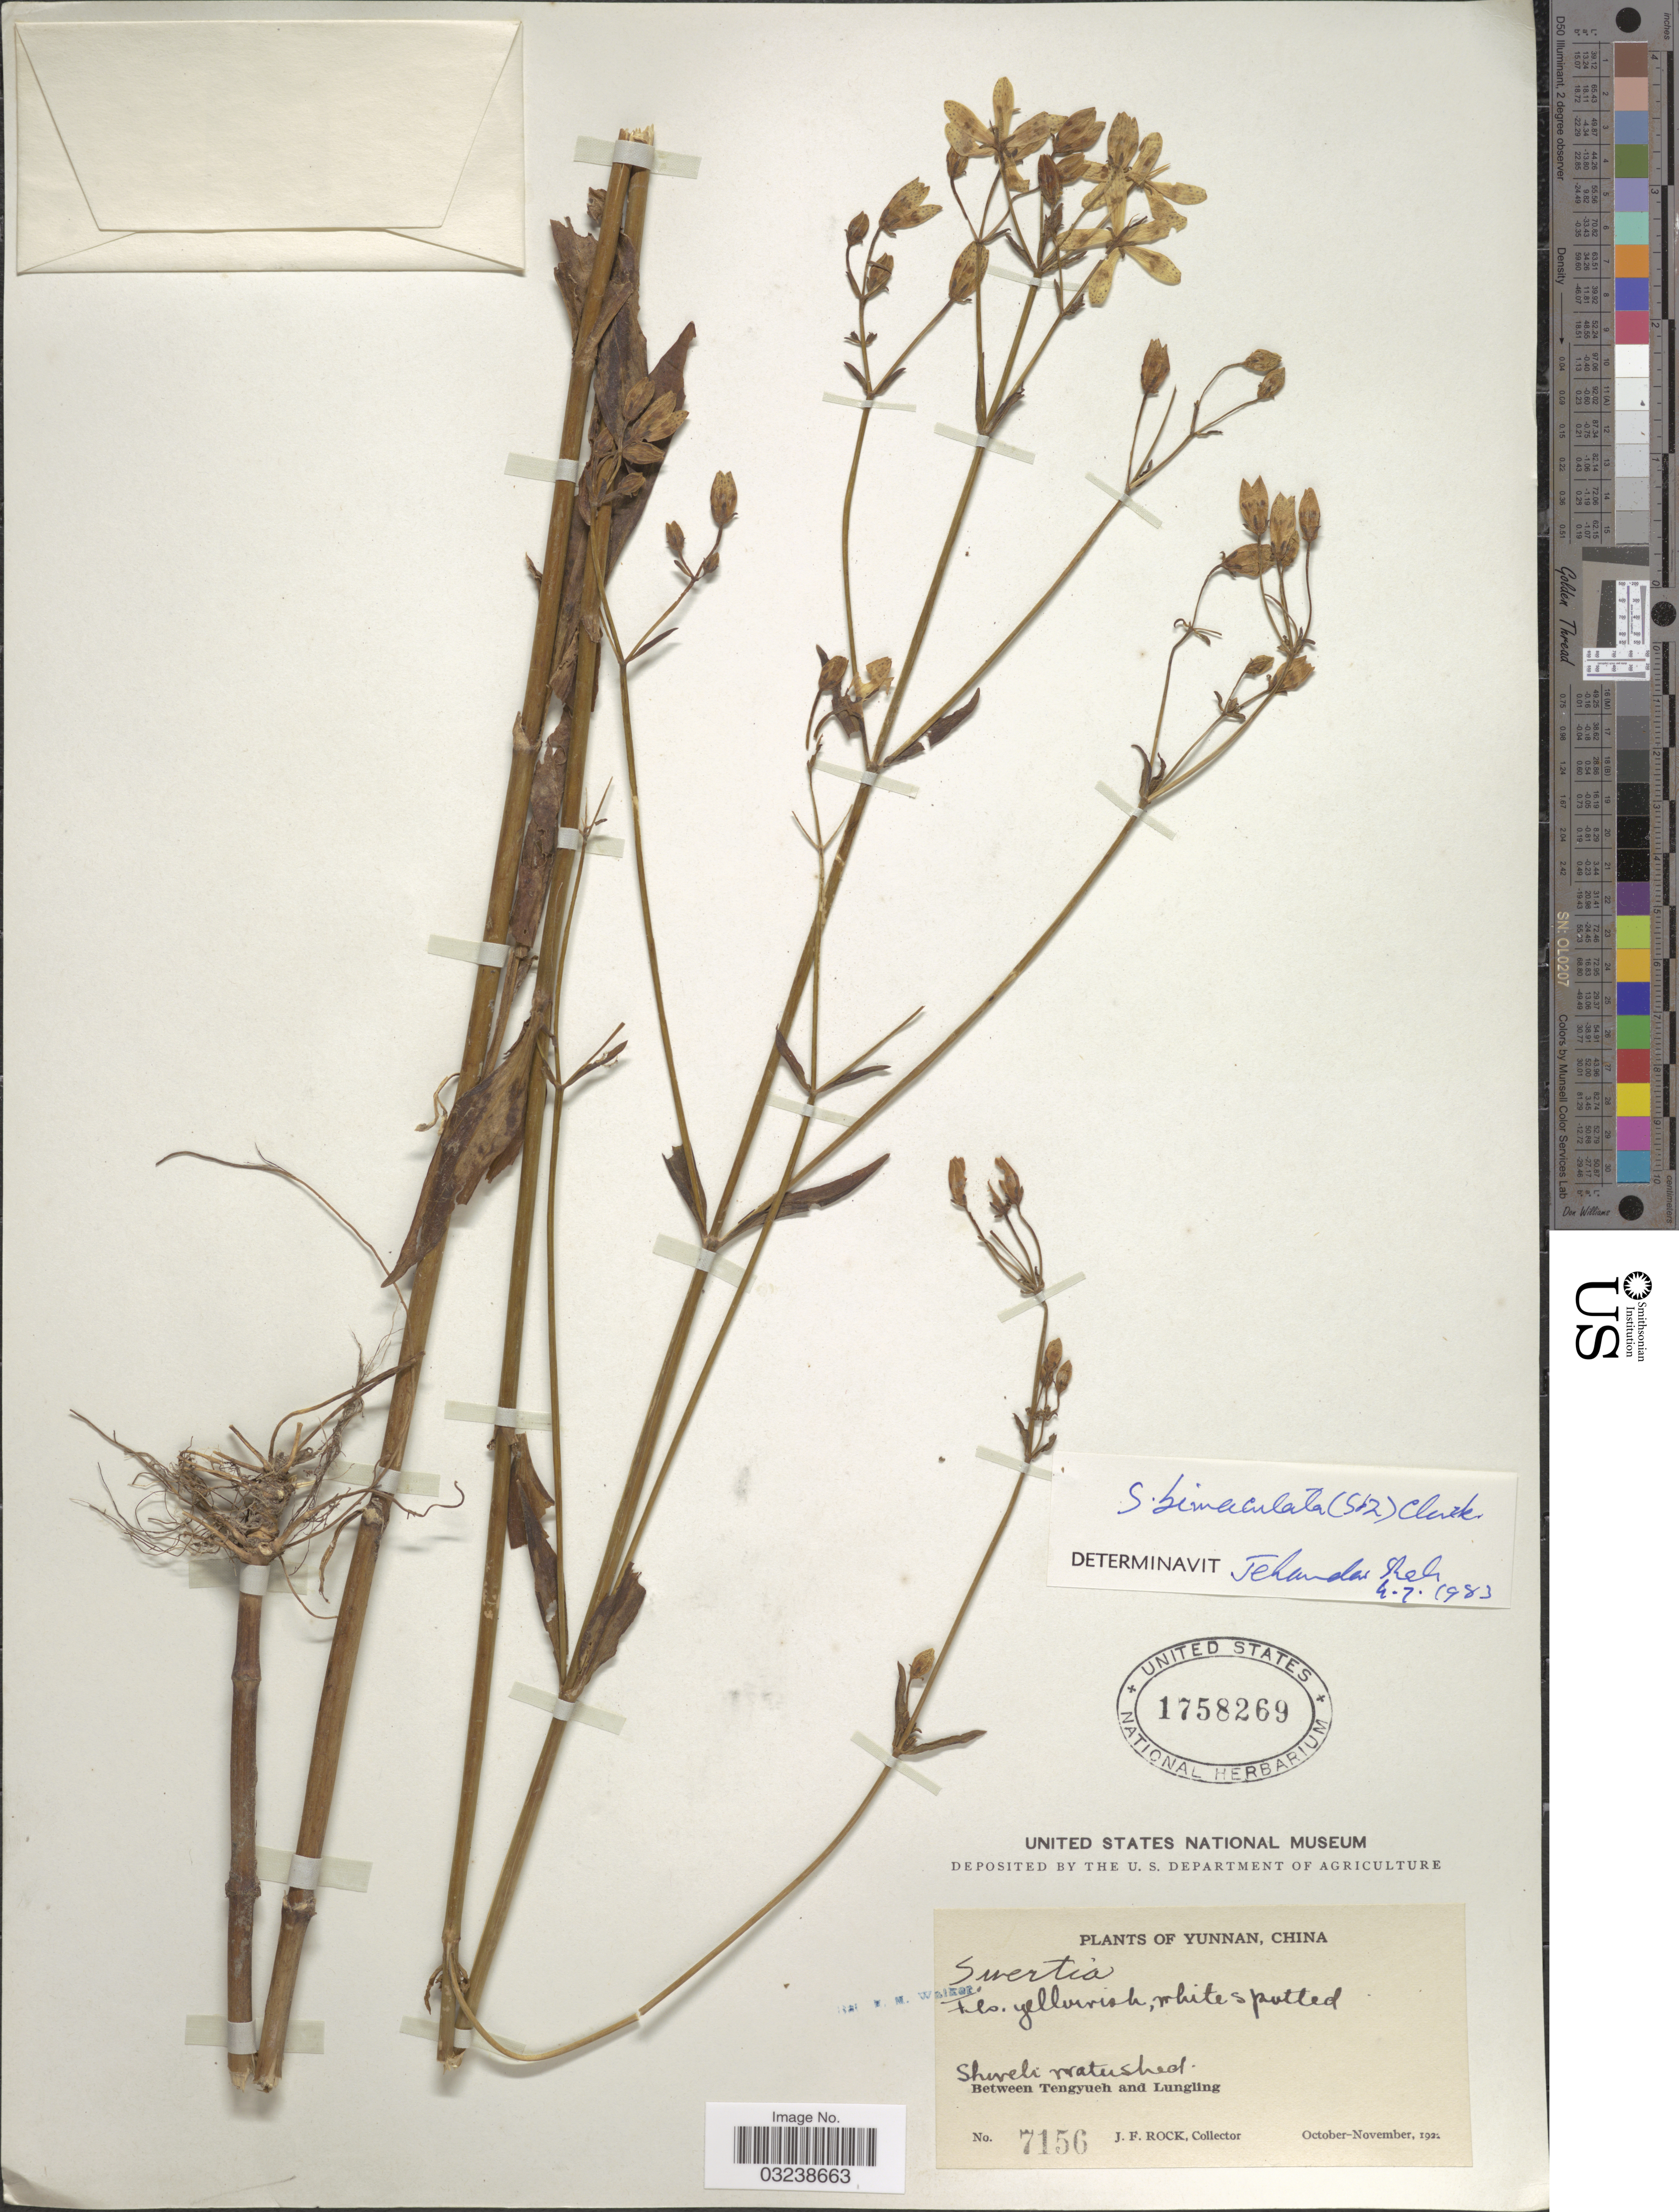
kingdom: Plantae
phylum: Tracheophyta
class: Magnoliopsida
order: Gentianales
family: Gentianaceae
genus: Swertia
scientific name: Swertia bimaculata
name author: (Siebold & Zucc.) Hook. f. & Thomson ex C.B. Clarke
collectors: J. Rock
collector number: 7156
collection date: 1922-10/1922-11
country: China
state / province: Yunnan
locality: Shweli watershed. Between Tengyueh and Lungling.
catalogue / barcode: US 1758269